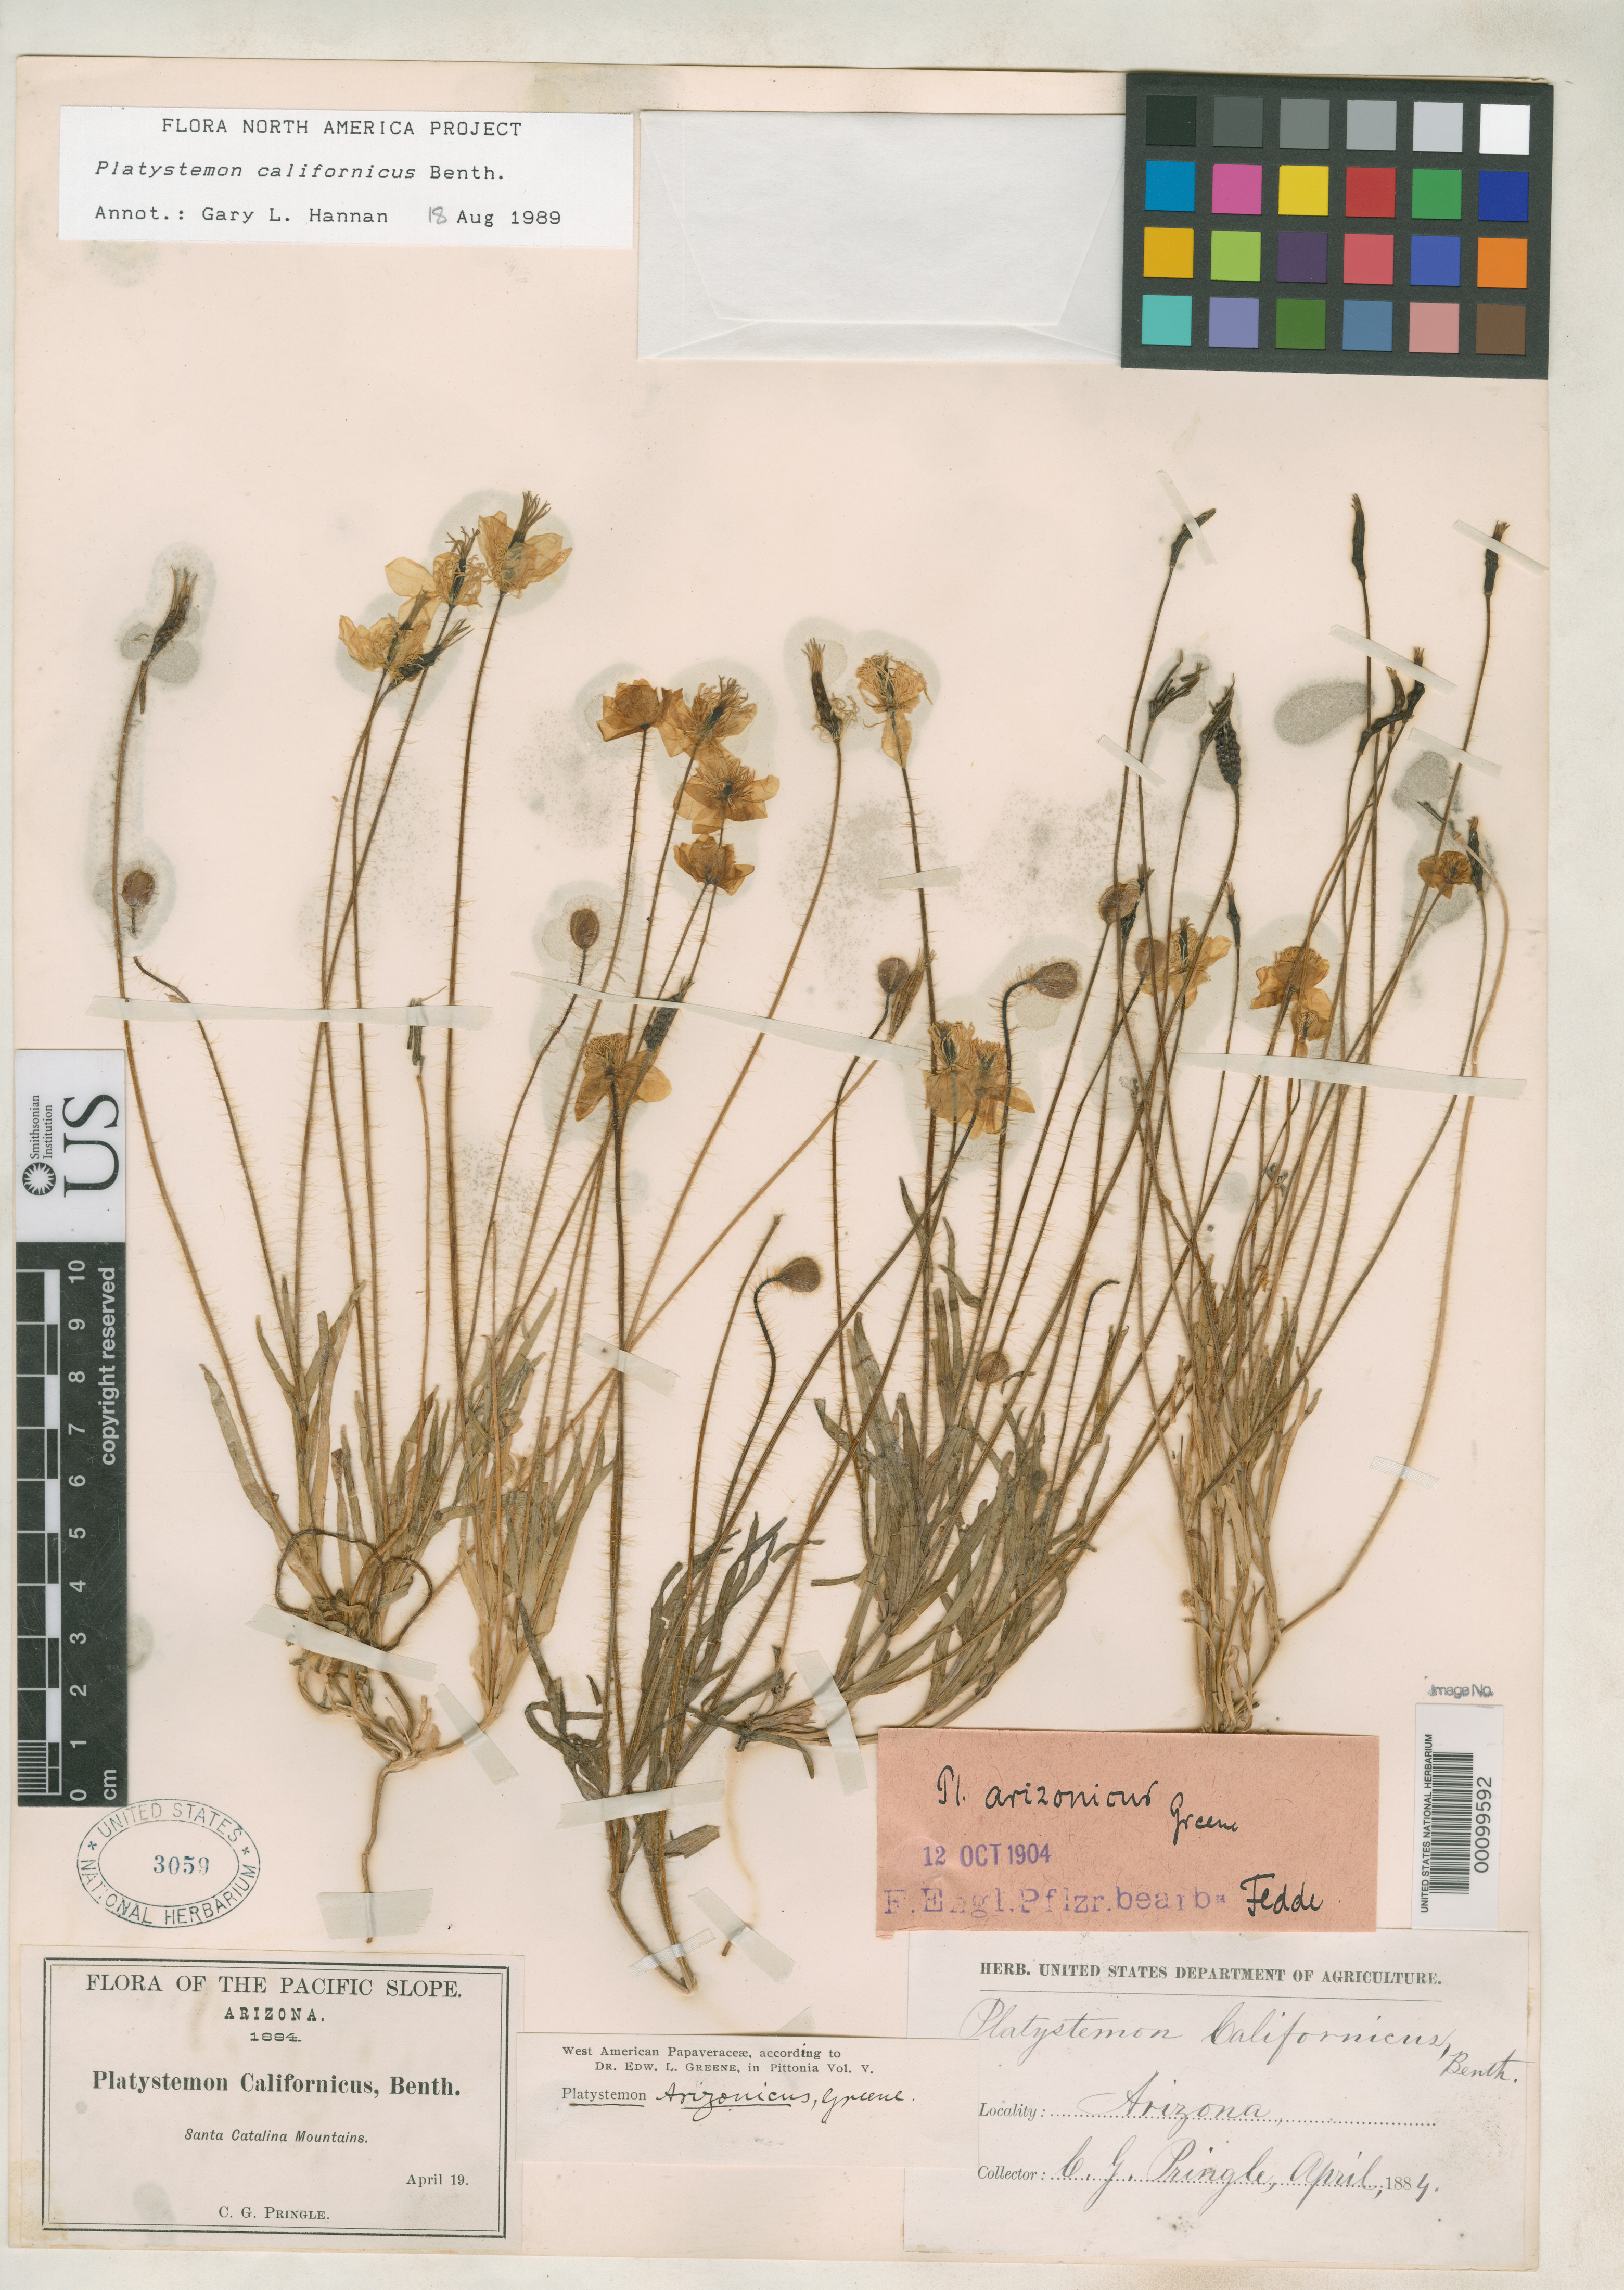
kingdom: Plantae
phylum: Tracheophyta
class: Magnoliopsida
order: Ranunculales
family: Papaveraceae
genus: Platystemon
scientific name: Platystemon arizonicus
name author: Greene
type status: Syntype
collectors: C. G. Pringle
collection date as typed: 19 Apr 1884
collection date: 1884-04-19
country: United States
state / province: Arizona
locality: Santa Catalina Mountains.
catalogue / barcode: US 3059